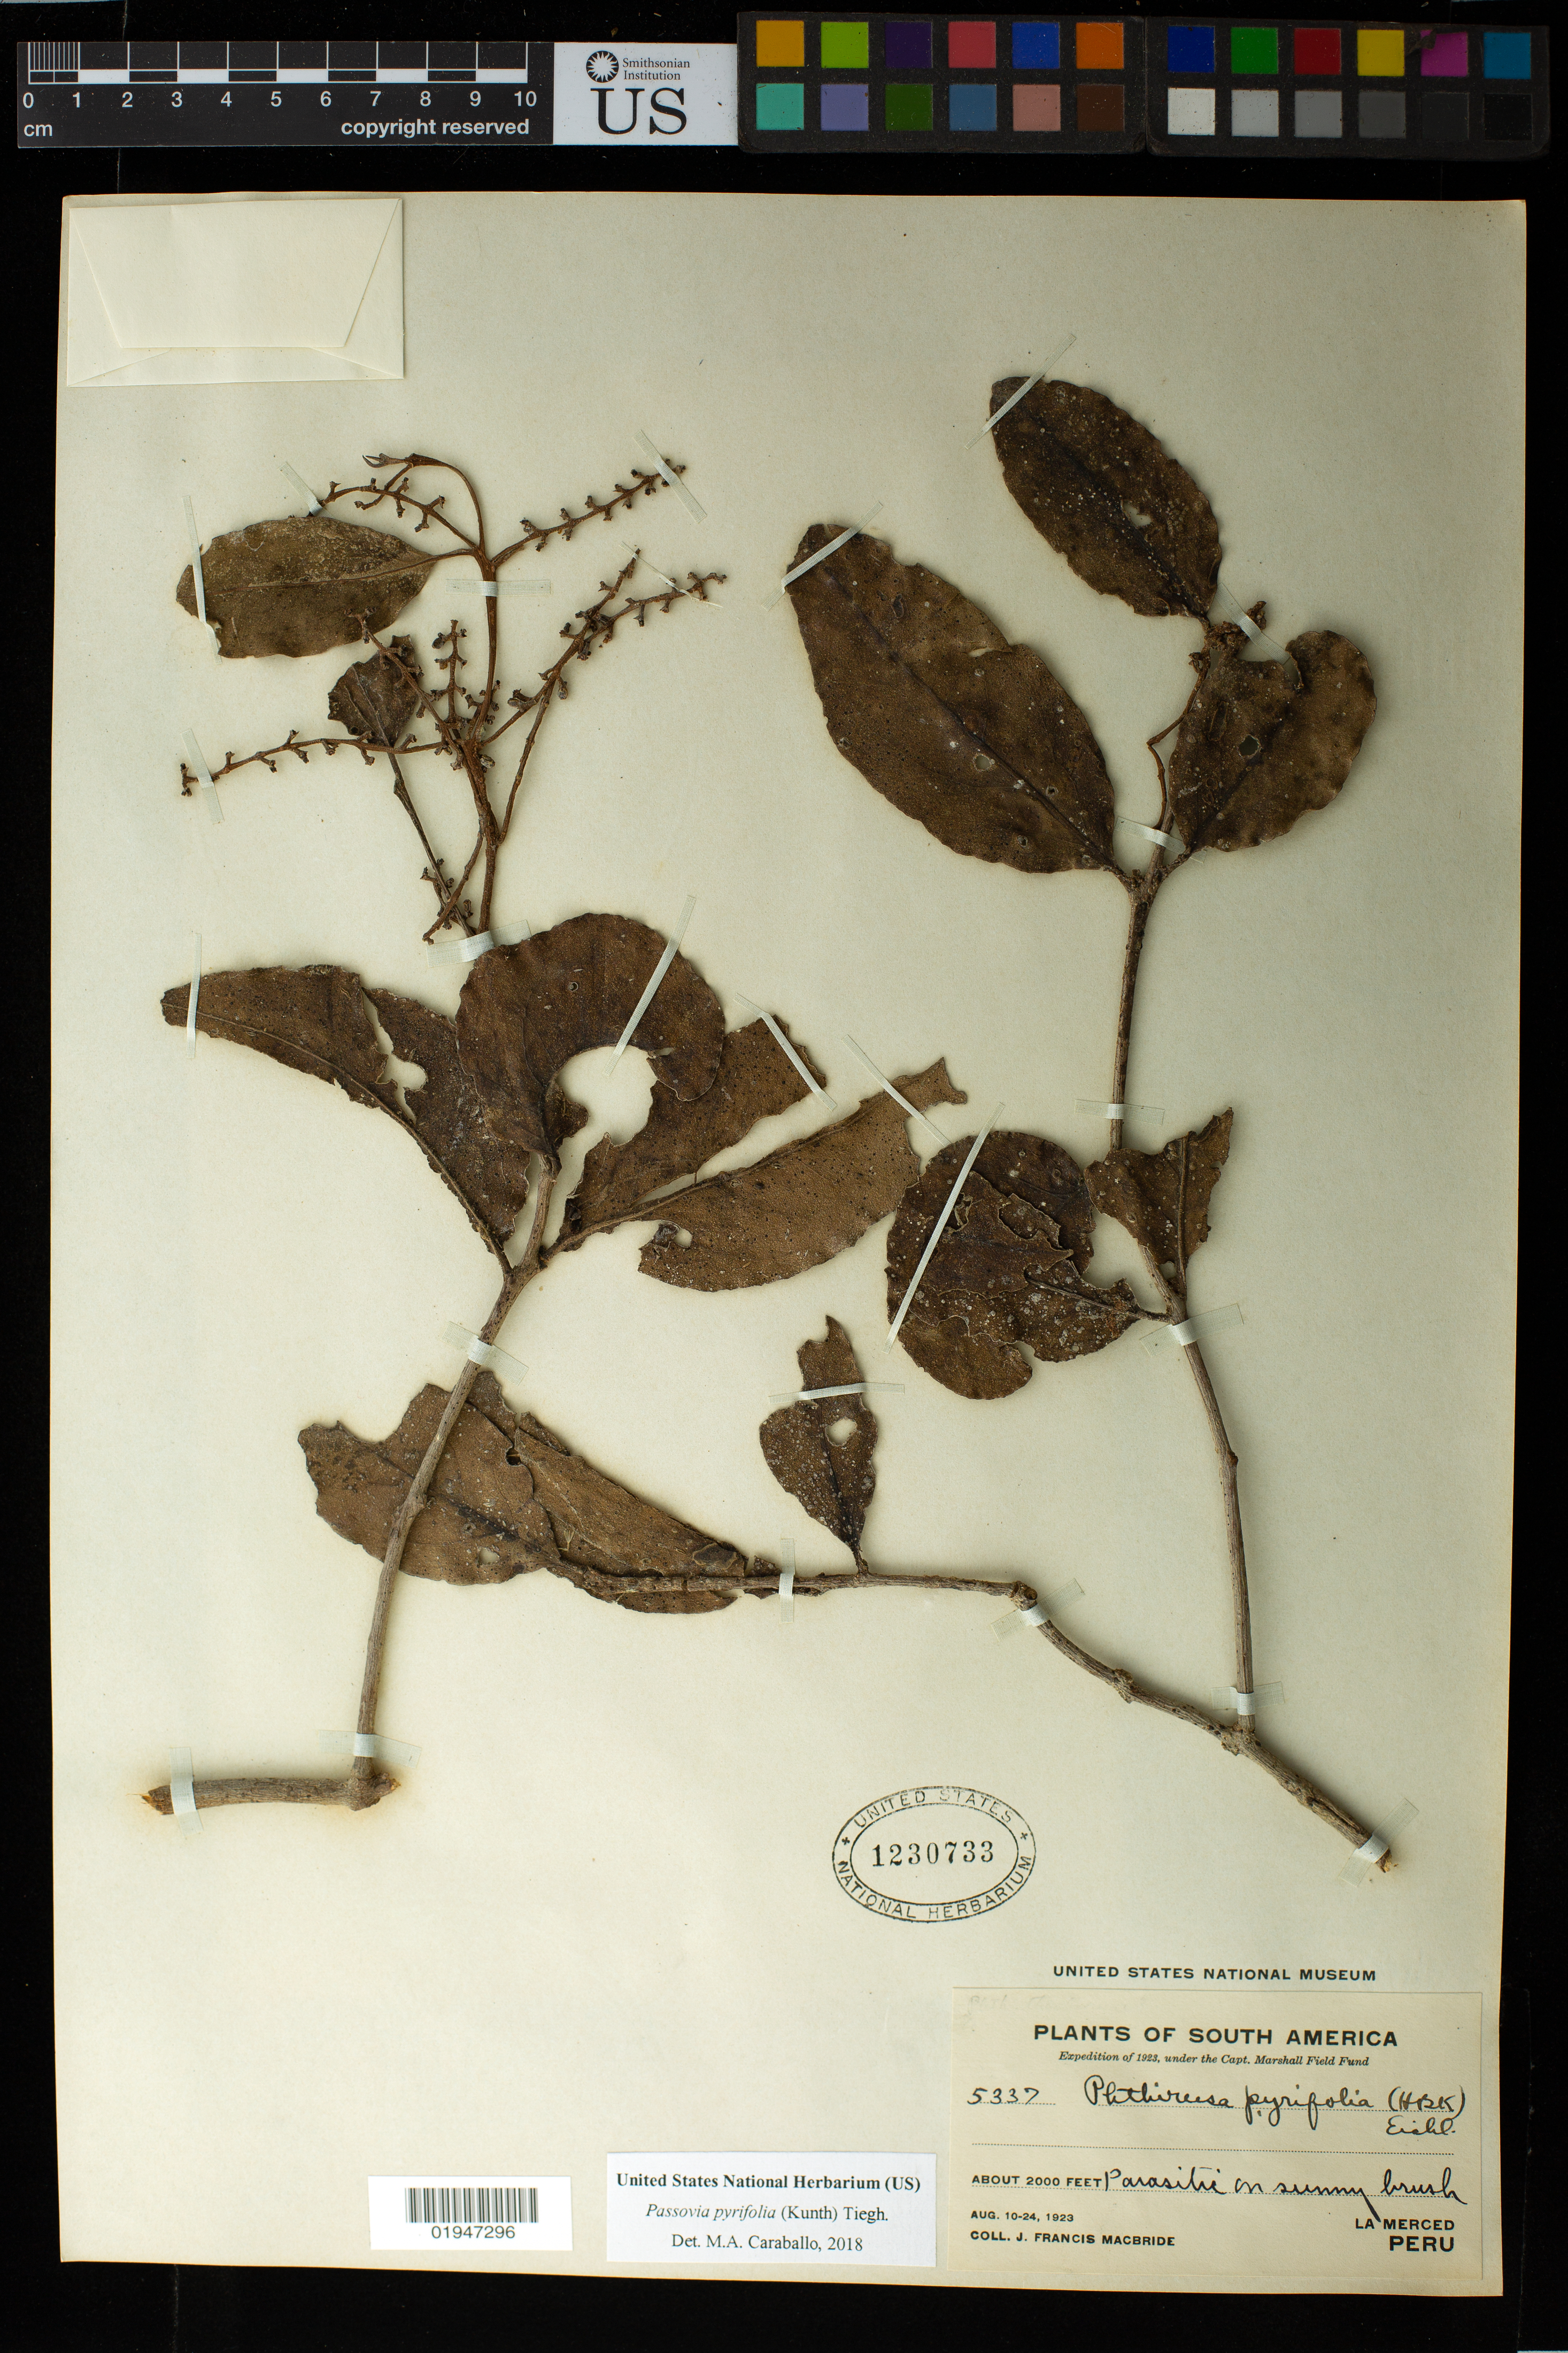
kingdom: Plantae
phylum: Tracheophyta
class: Magnoliopsida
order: Santalales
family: Loranthaceae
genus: Passovia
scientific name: Passovia pyrifolia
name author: (Kunth) Tiegh.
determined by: Caraballo-Ortiz, Marcos A., (MISS), University of Mississippi (UNITED STATES)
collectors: J. F. Macbride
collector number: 5337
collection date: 1923-08-10/1923-08-24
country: Peru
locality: La Merced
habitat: On sunny brush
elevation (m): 610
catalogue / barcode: US 1230733